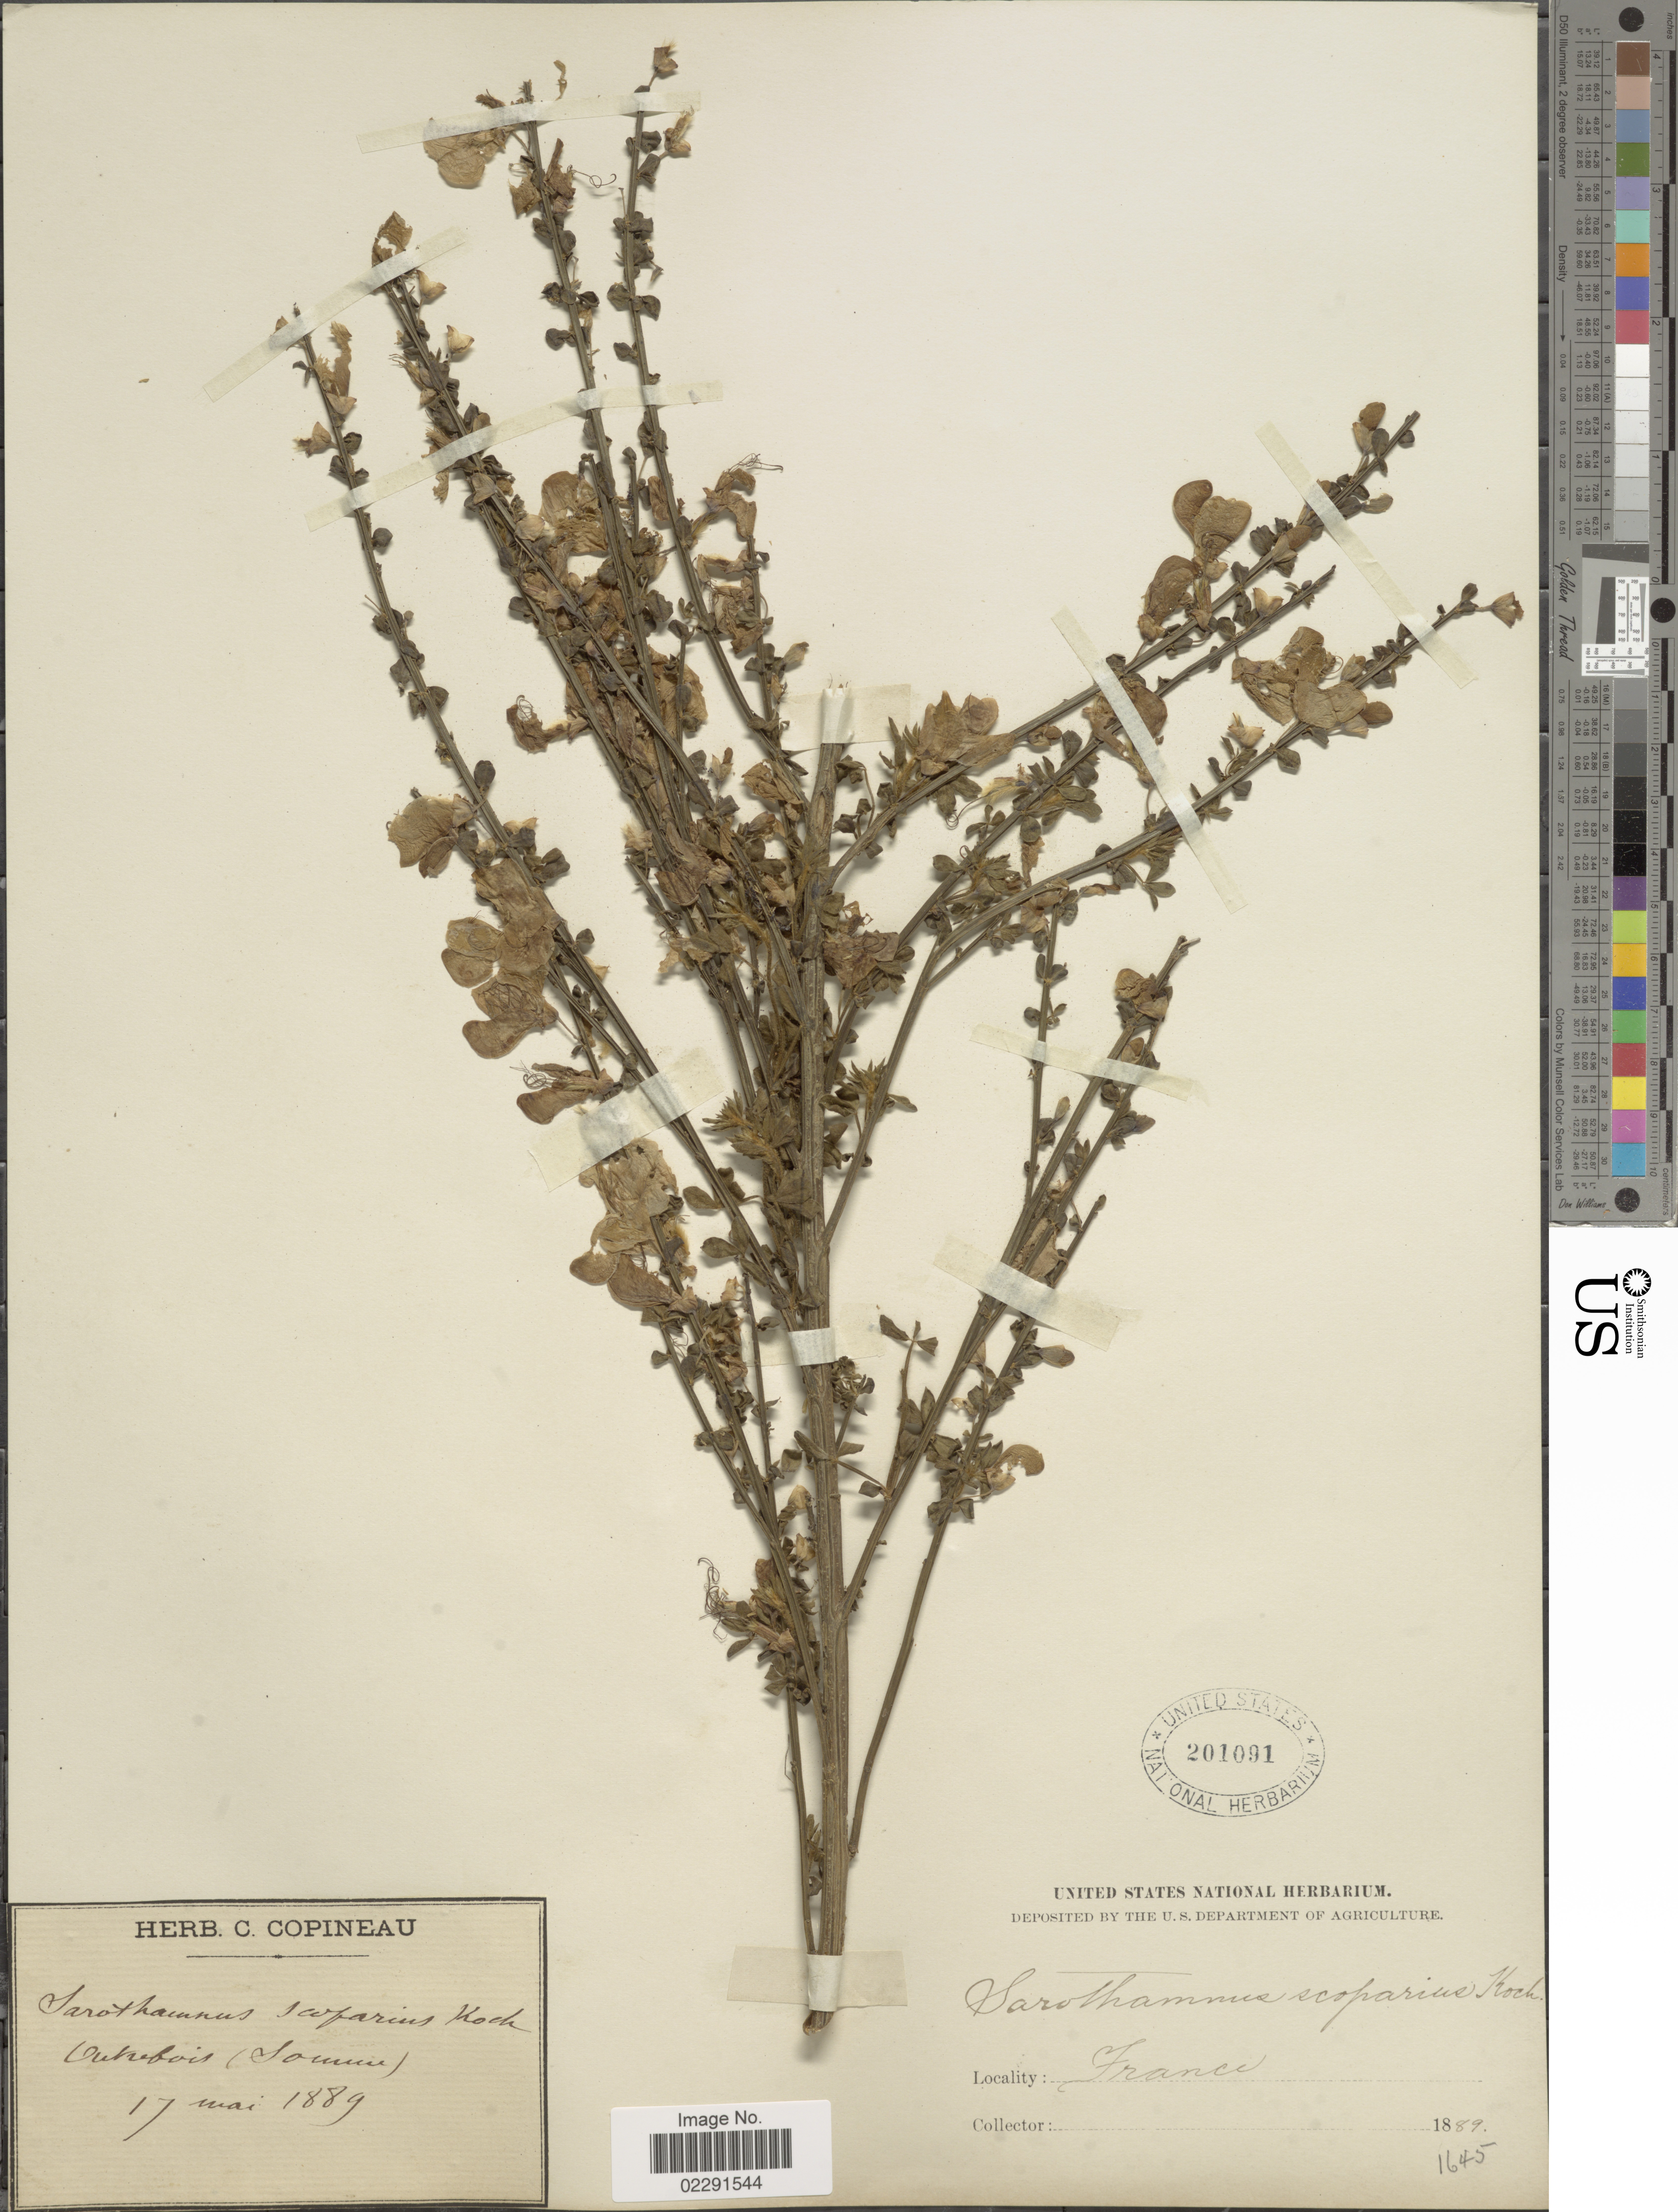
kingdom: Plantae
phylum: Tracheophyta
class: Magnoliopsida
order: Fabales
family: Fabaceae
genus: Cytisus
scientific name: Cytisus scoparius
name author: (L.) Link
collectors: ex herb. C. Copineau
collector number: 1645?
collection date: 1889-05-17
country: France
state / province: Hauts-de-France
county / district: Somme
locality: Outrebois (Somme)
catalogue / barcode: US 201091